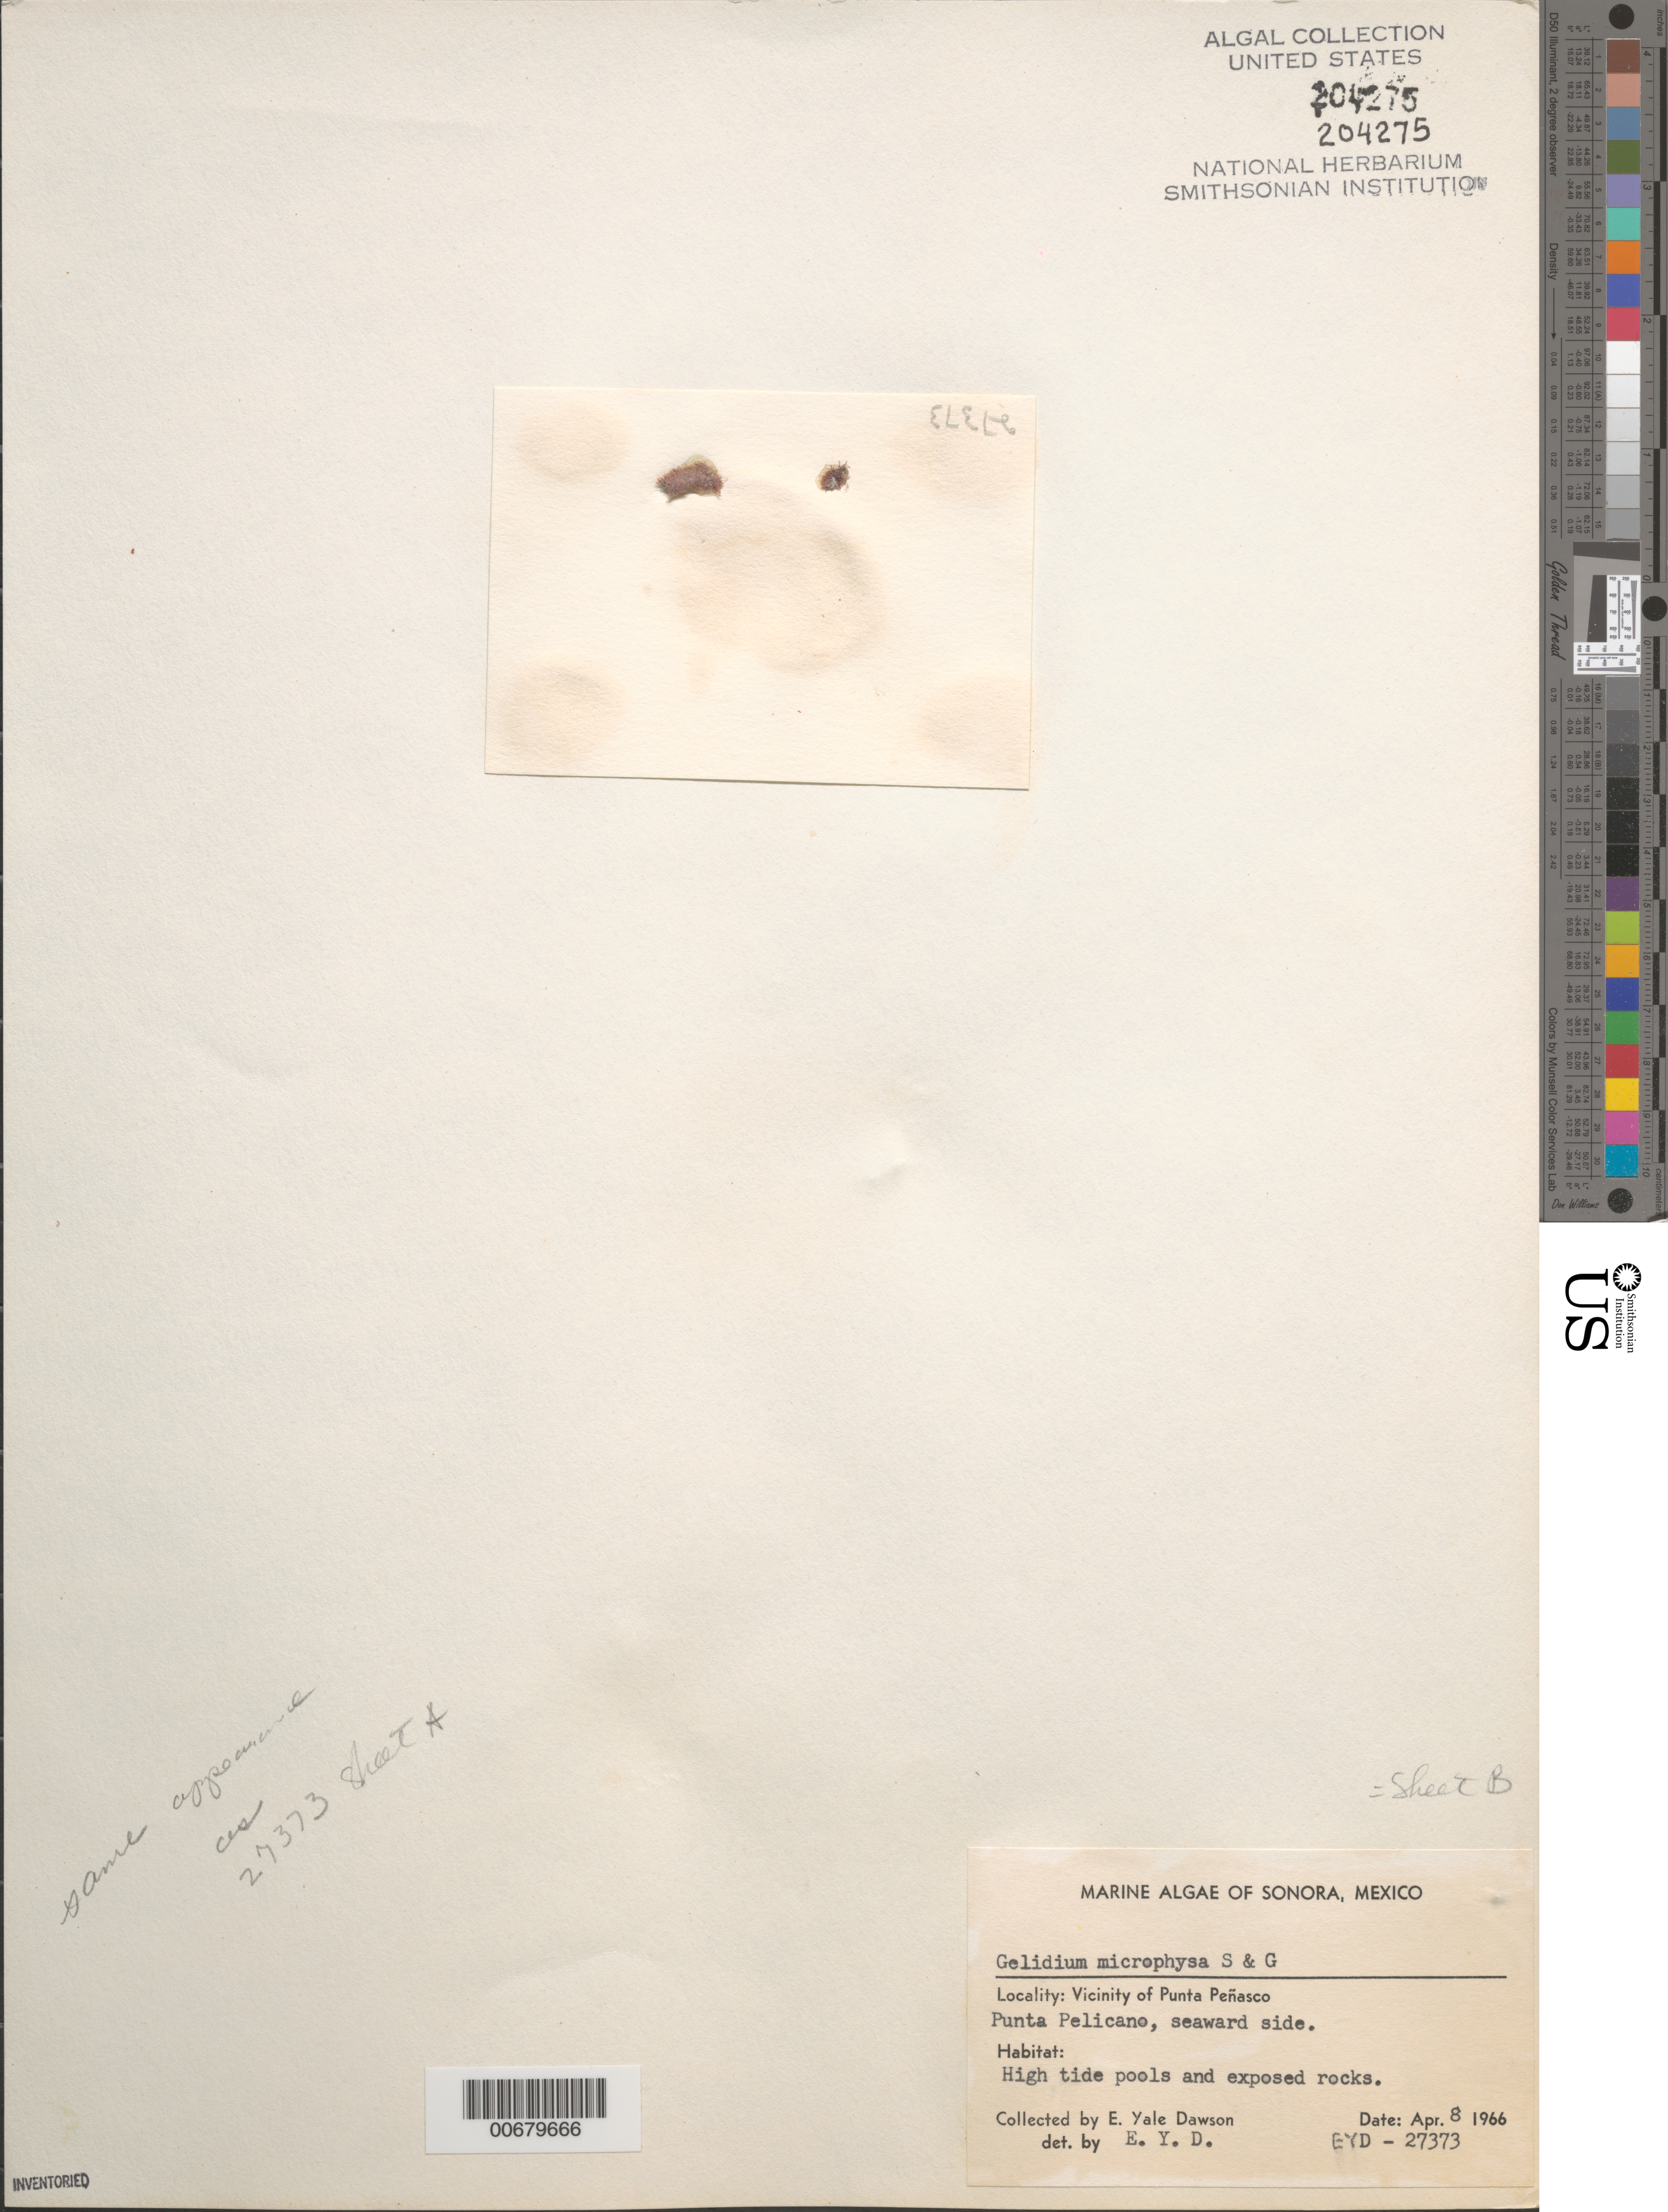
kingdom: Plantae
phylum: Rhodophyta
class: Florideophyceae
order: Gelidiales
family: Gelidiaceae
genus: Gelidium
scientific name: Gelidium microphysa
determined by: Dawson, E. Y.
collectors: E. Y. Dawson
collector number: EYD 27373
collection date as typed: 08 Apr 1966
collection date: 1966-04-08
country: Mexico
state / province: Sonora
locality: Punta Pelicano, Punta Penasco area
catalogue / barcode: US 204275